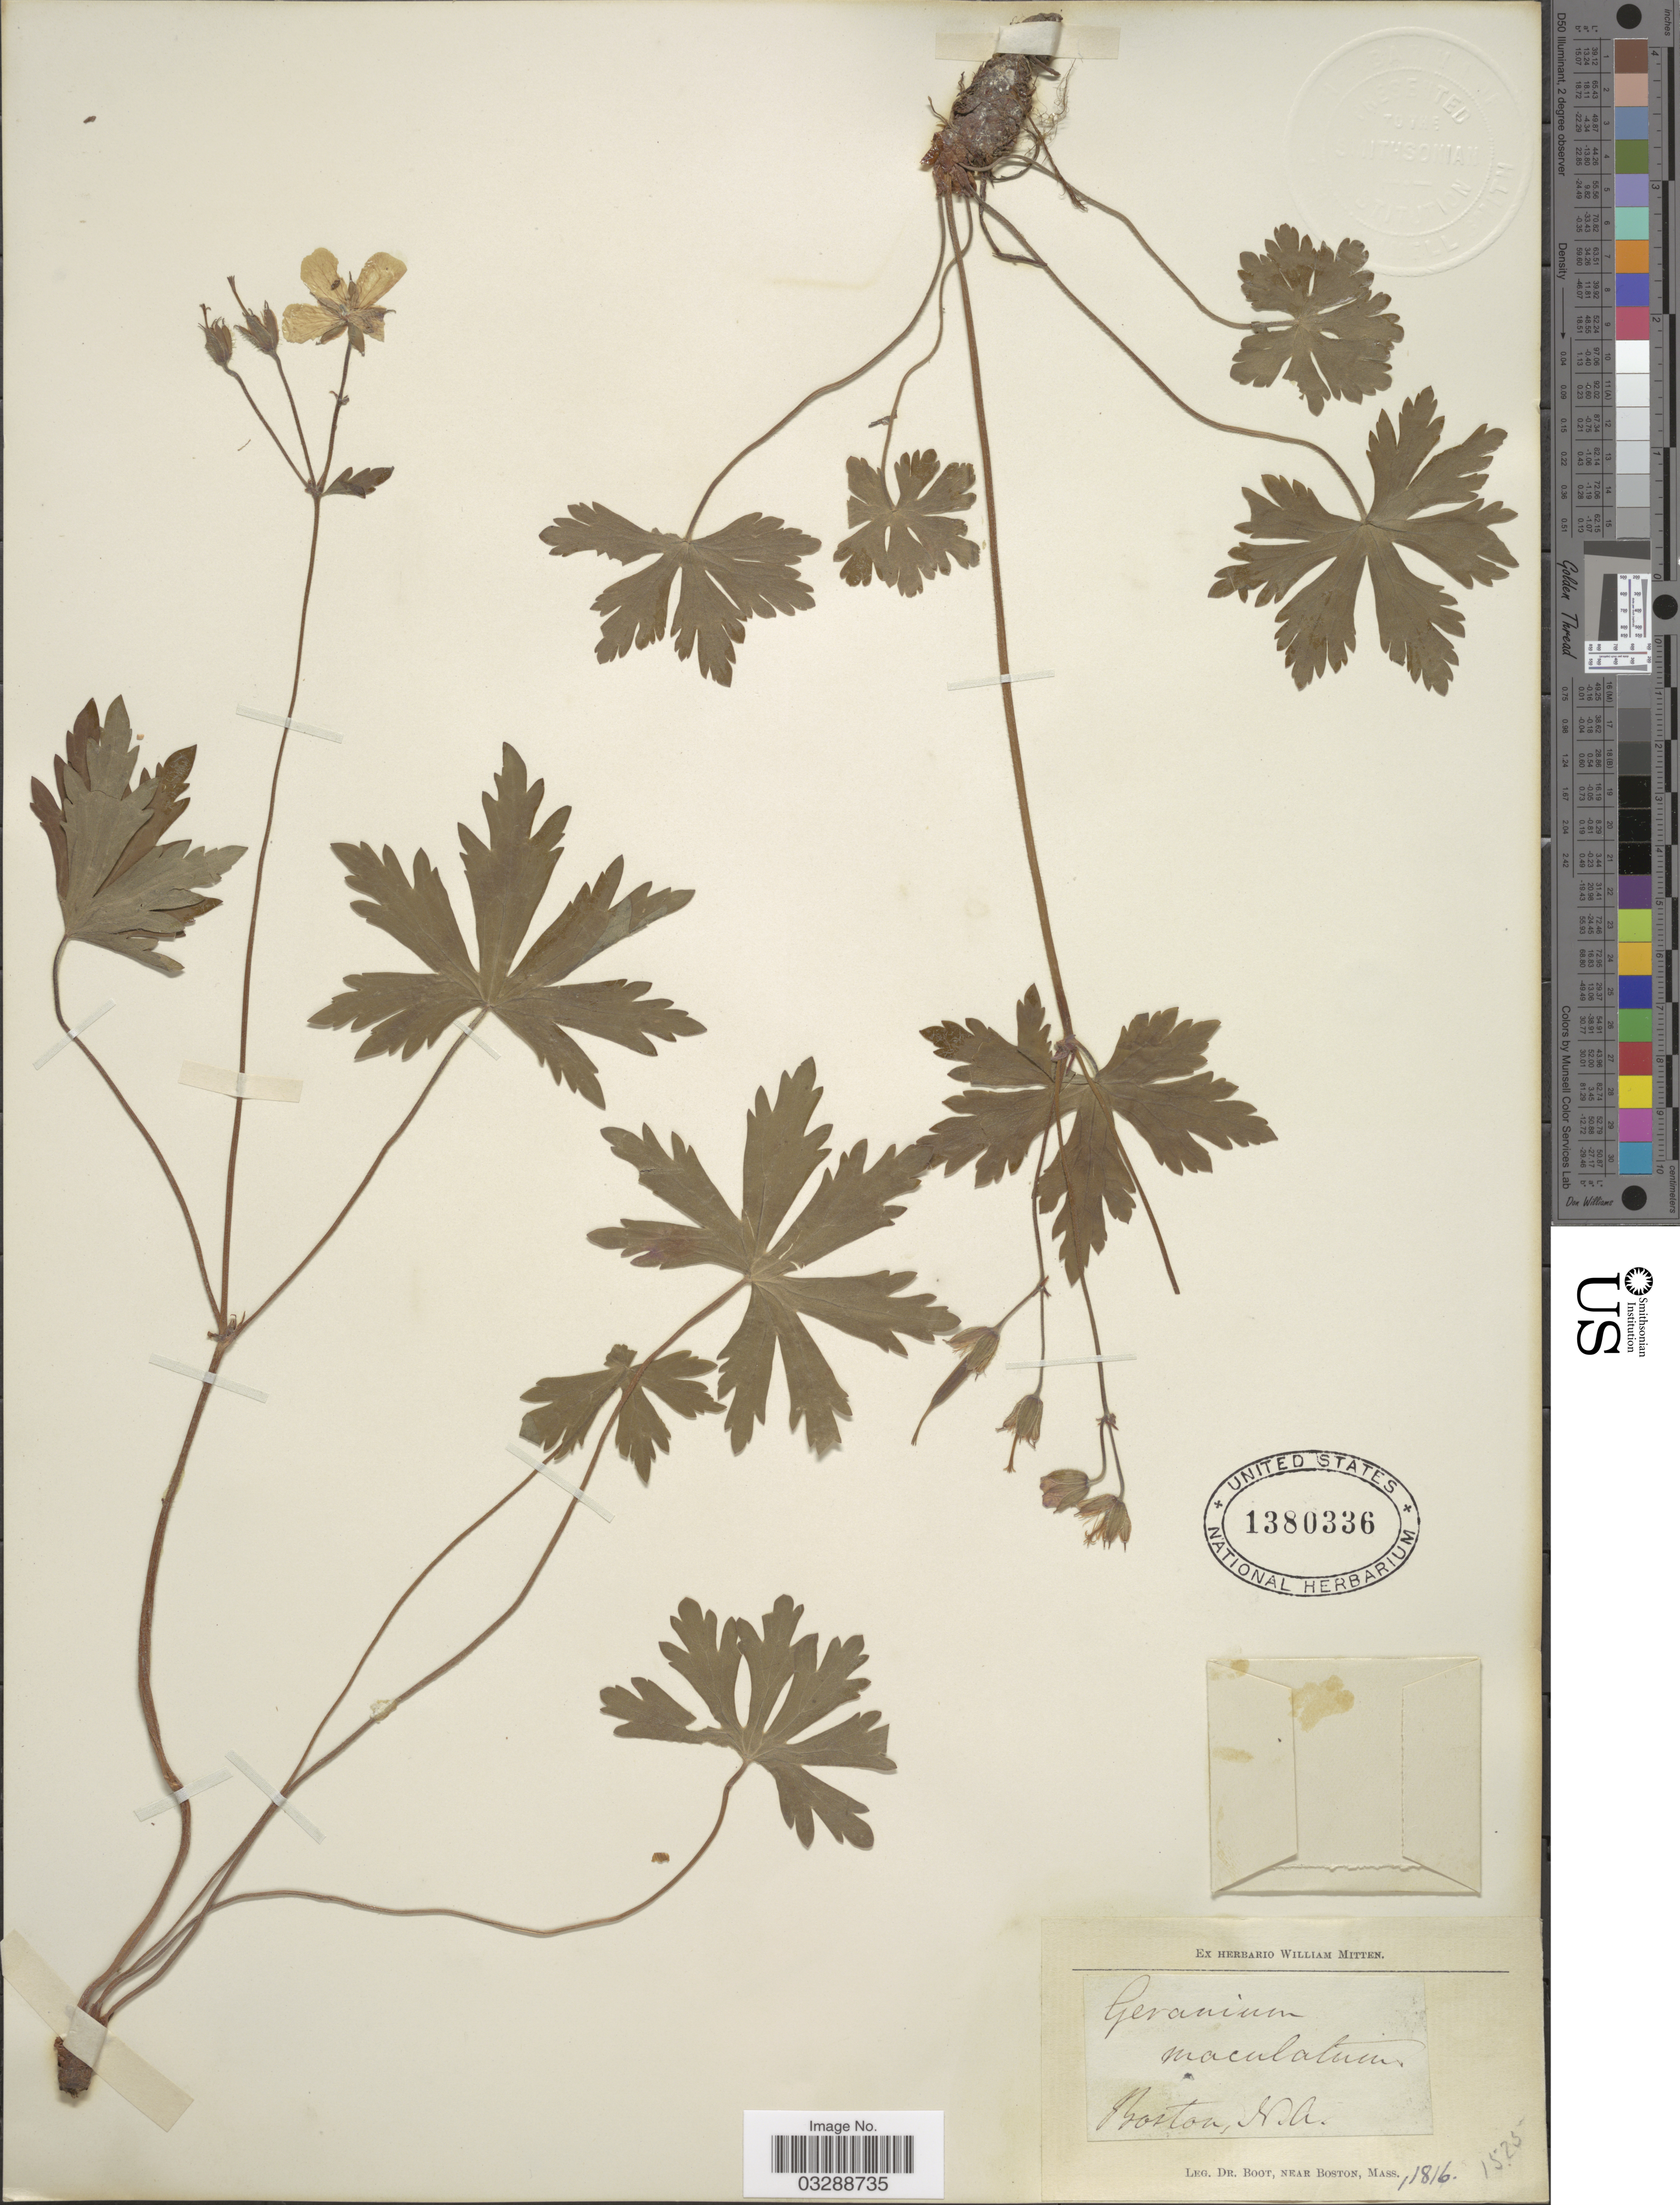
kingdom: Plantae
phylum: Tracheophyta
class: Magnoliopsida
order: Geraniales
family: Geraniaceae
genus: Geranium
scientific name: Geranium maculatum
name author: L.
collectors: -. Boot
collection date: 1816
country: United States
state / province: Massachusetts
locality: Boston, M. A.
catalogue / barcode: US 1380336